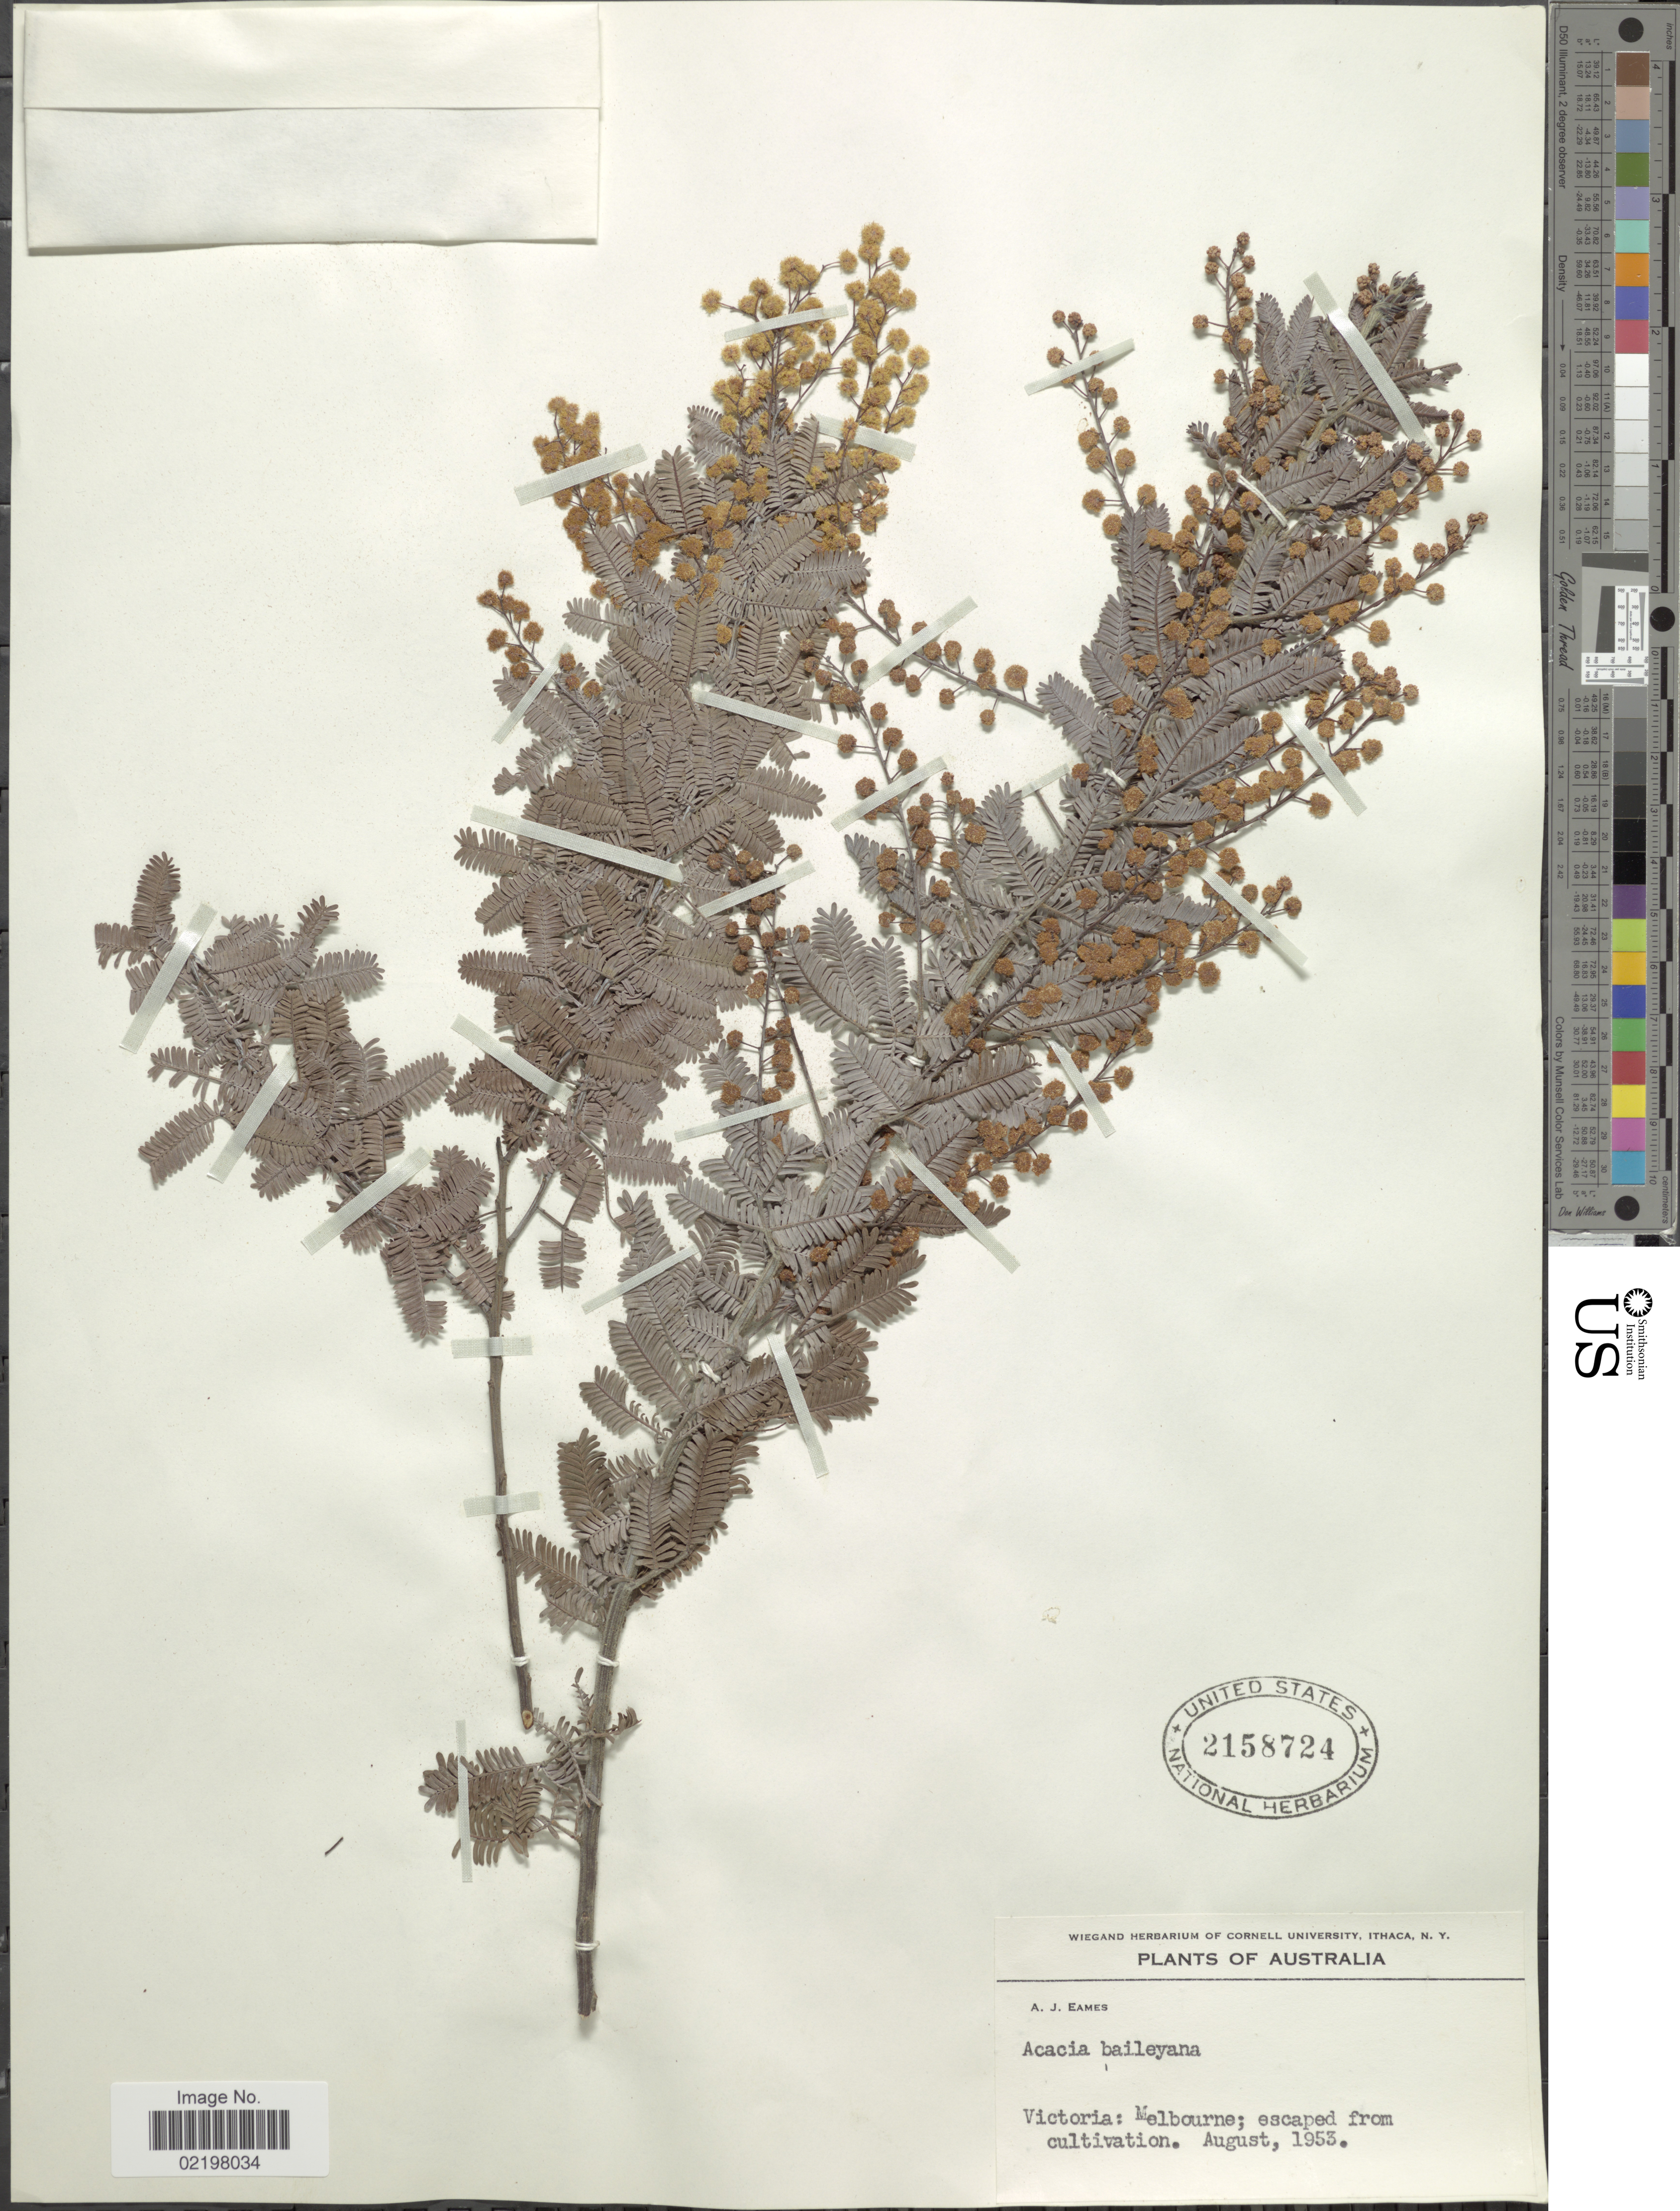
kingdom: Plantae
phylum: Tracheophyta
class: Magnoliopsida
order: Fabales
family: Fabaceae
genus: Acacia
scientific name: Acacia baileyana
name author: F. Muell.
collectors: A. J. Eames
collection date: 1953-08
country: Australia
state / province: Victoria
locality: Victoria: Melbourne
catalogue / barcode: US 2158724